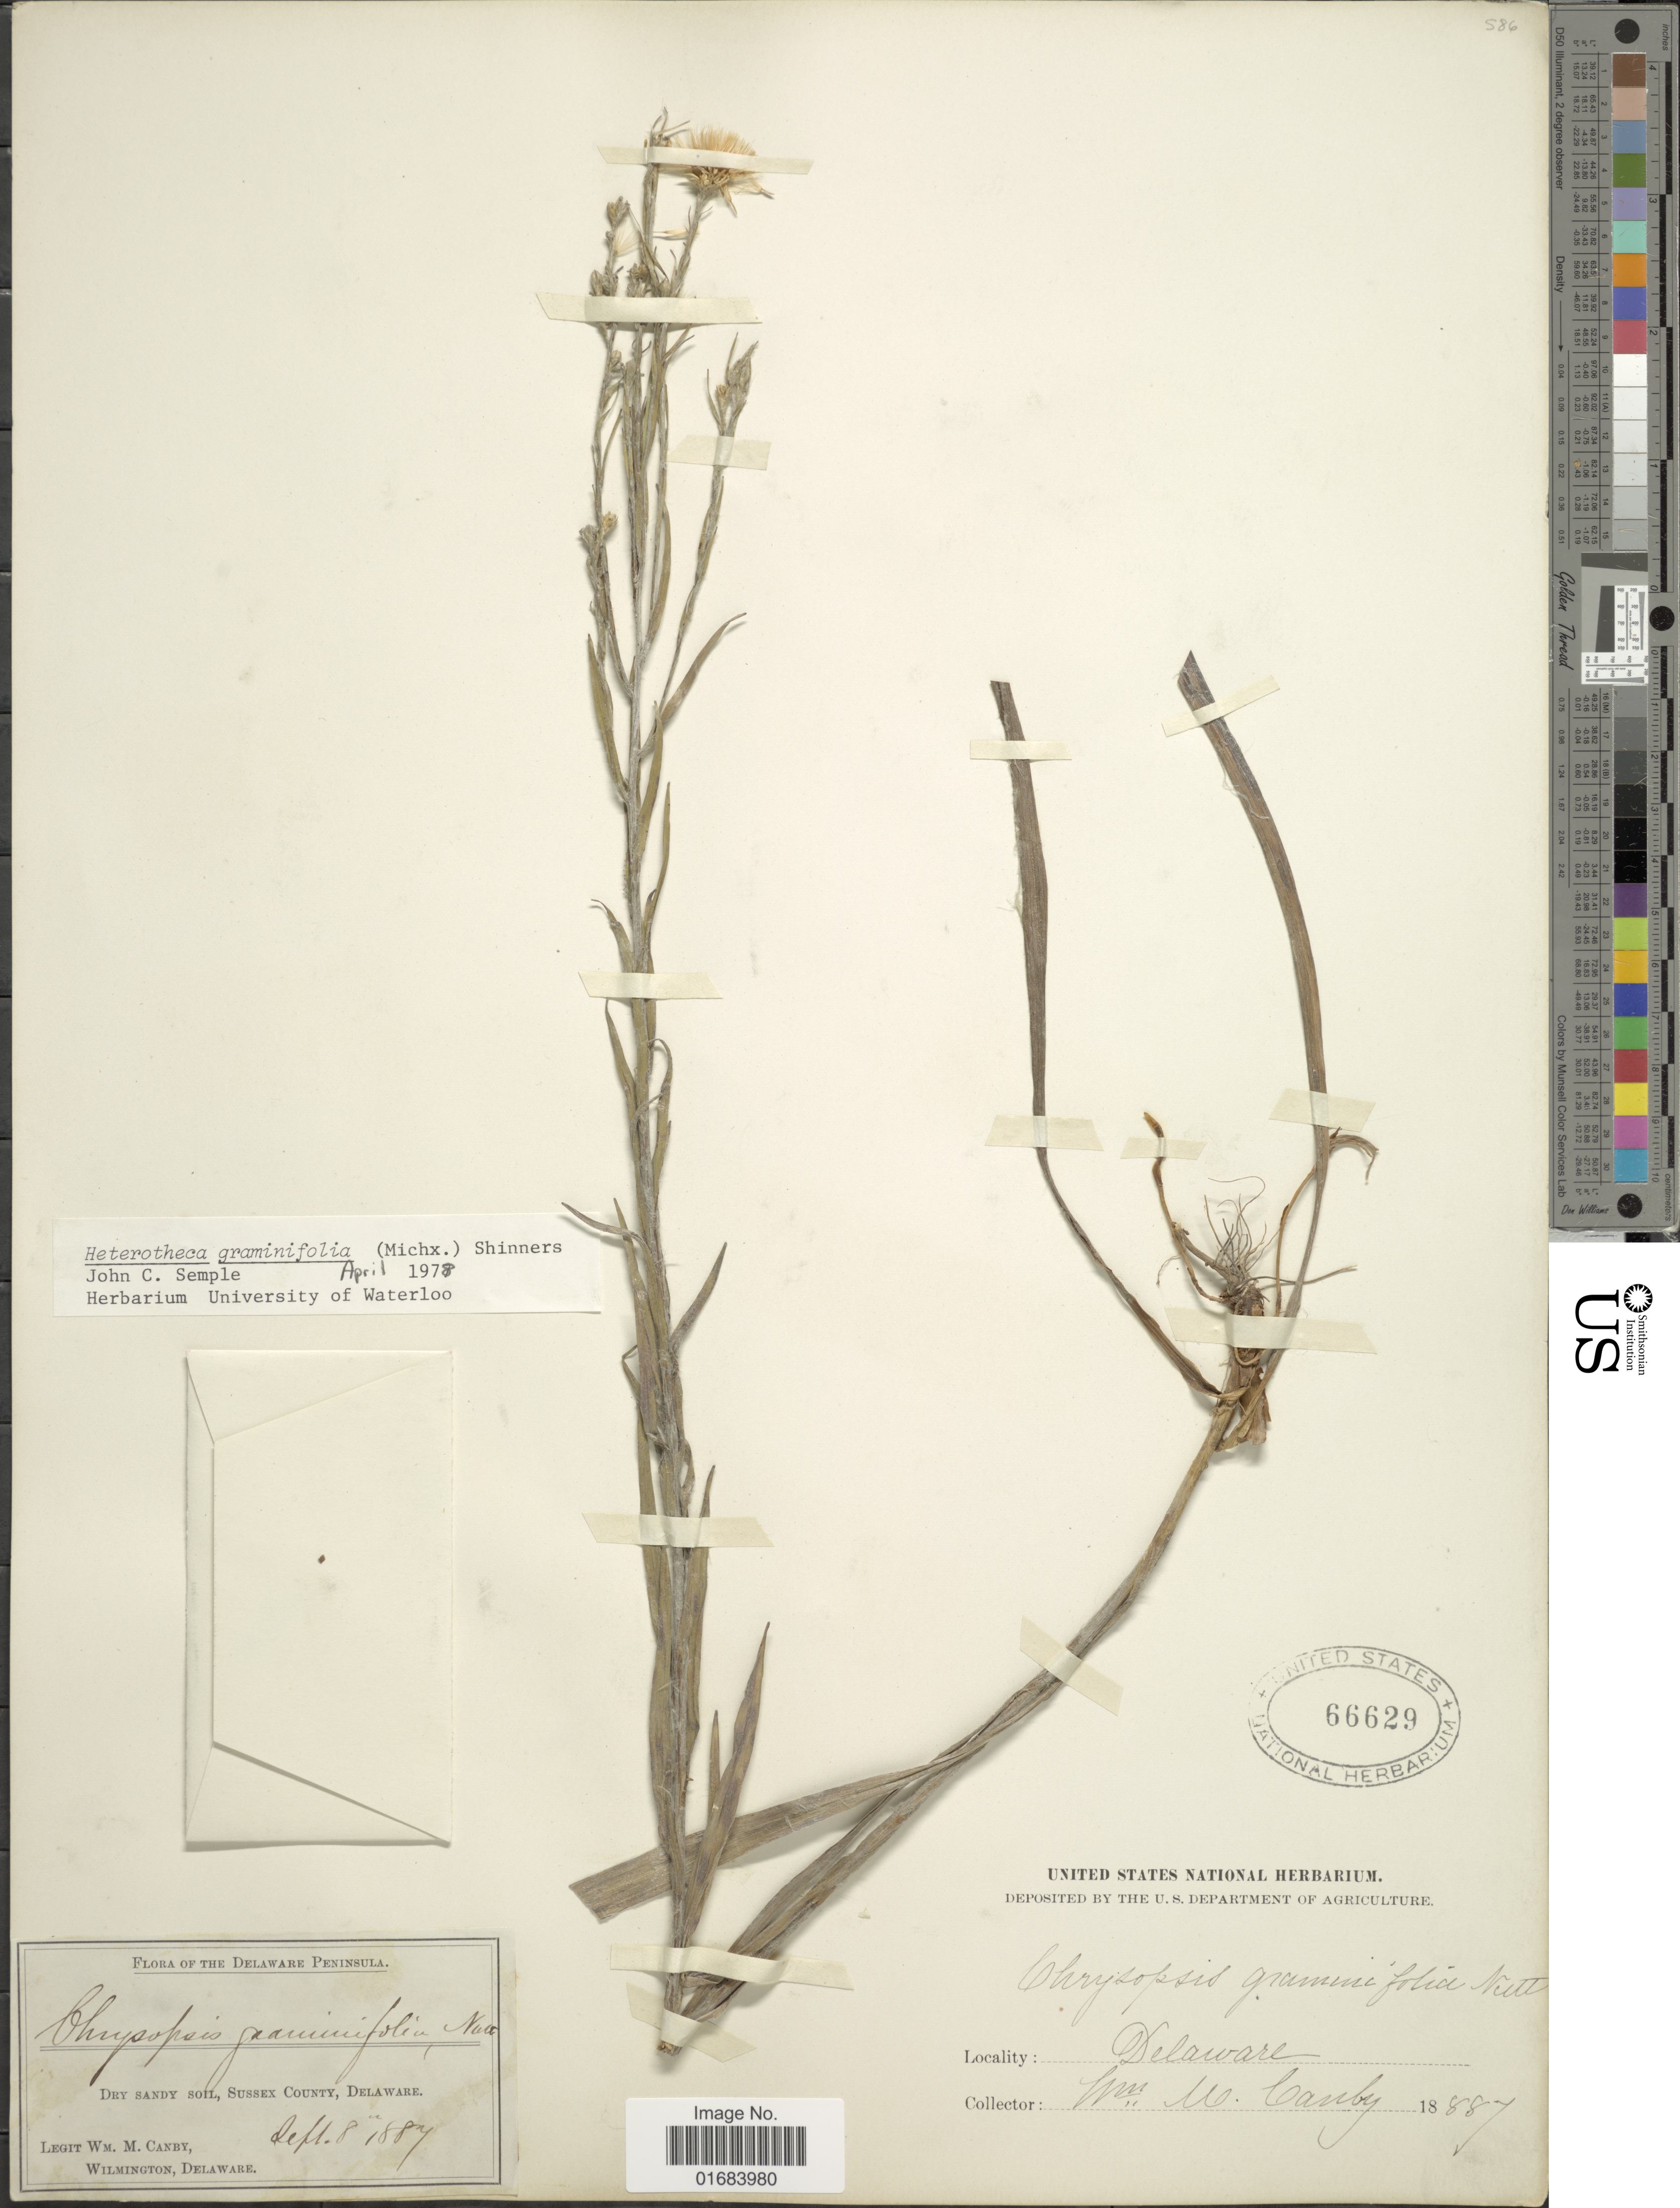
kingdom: Plantae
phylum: Tracheophyta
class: Magnoliopsida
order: Asterales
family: Asteraceae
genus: Pityopsis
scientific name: Pityopsis graminifolia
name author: (Michx.) Nutt.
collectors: W. M. Canby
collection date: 1887-09-08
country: United States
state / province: Delaware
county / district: Sussex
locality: The Delaware Peninsula, Sussex County, Wilmington.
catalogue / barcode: US 66629